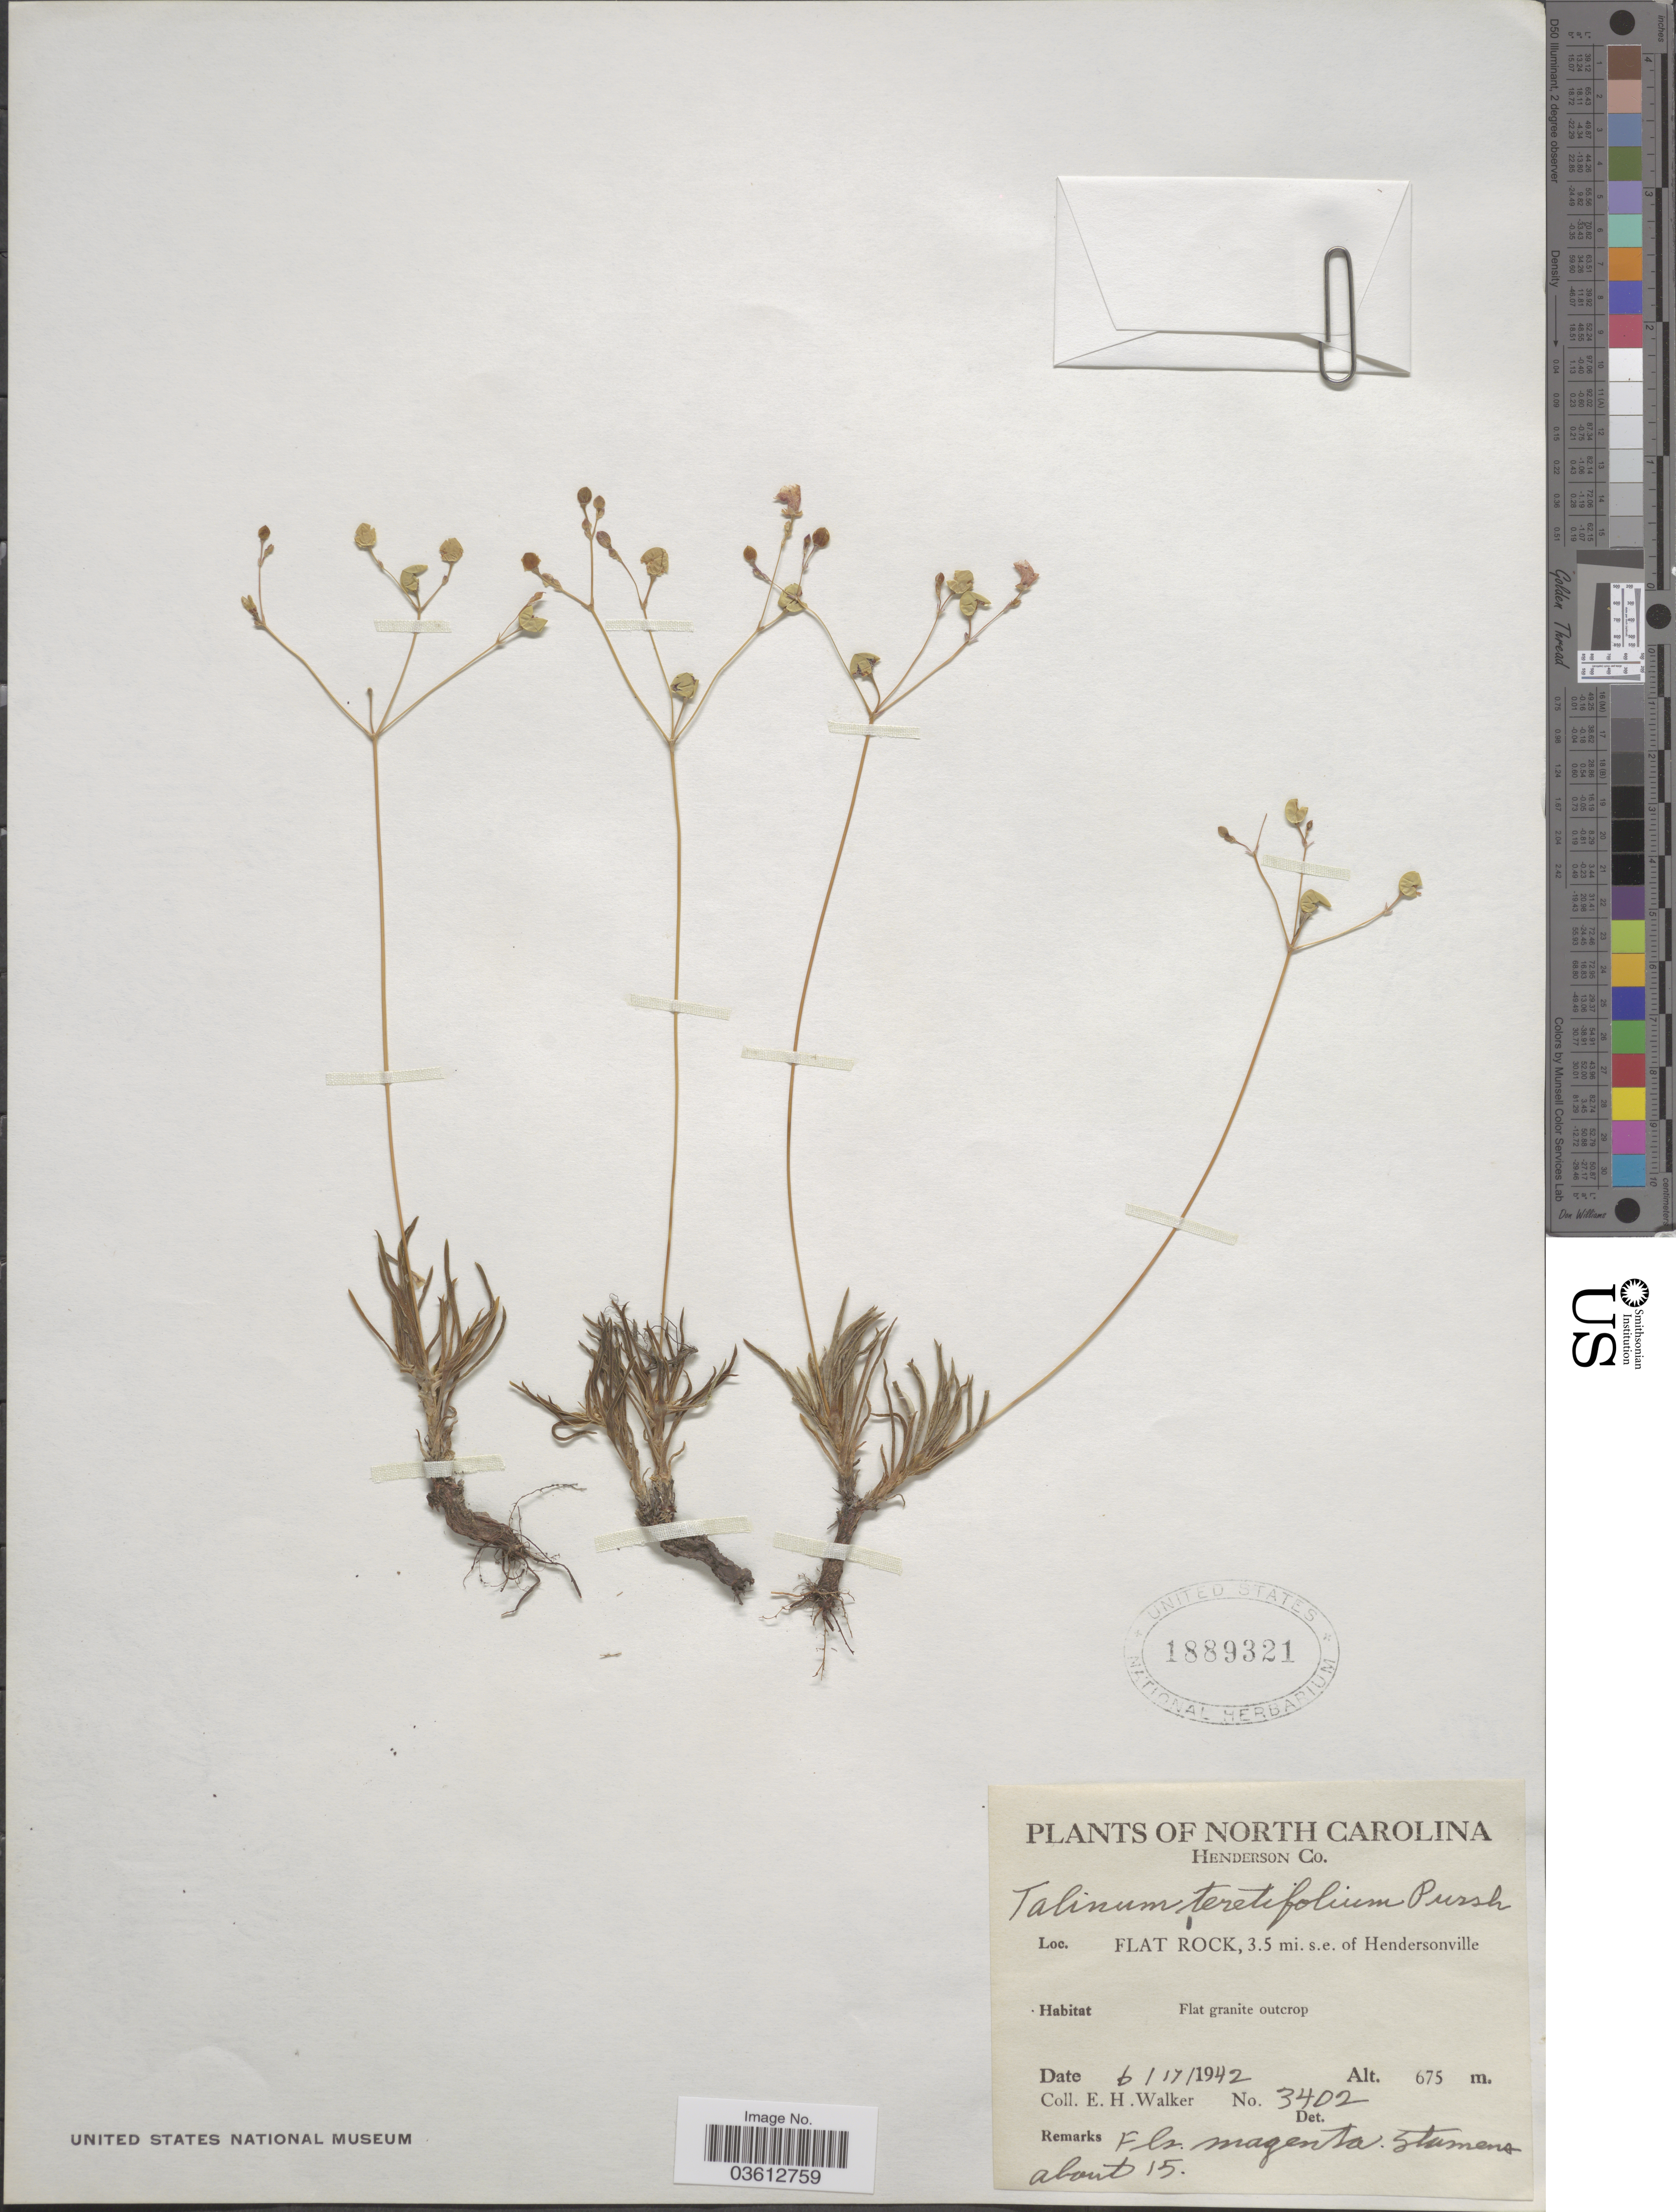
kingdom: Plantae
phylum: Tracheophyta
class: Magnoliopsida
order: Caryophyllales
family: Talinaceae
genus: Talinum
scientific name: Talinum teretifolium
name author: Pursh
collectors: E. H. Walker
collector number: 3402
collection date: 1942-06-17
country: United States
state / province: North Carolina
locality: Henderson Co. Flat Rock, 3.5 mi. s.e. of Hendersonville.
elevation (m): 675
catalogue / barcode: US 1889321